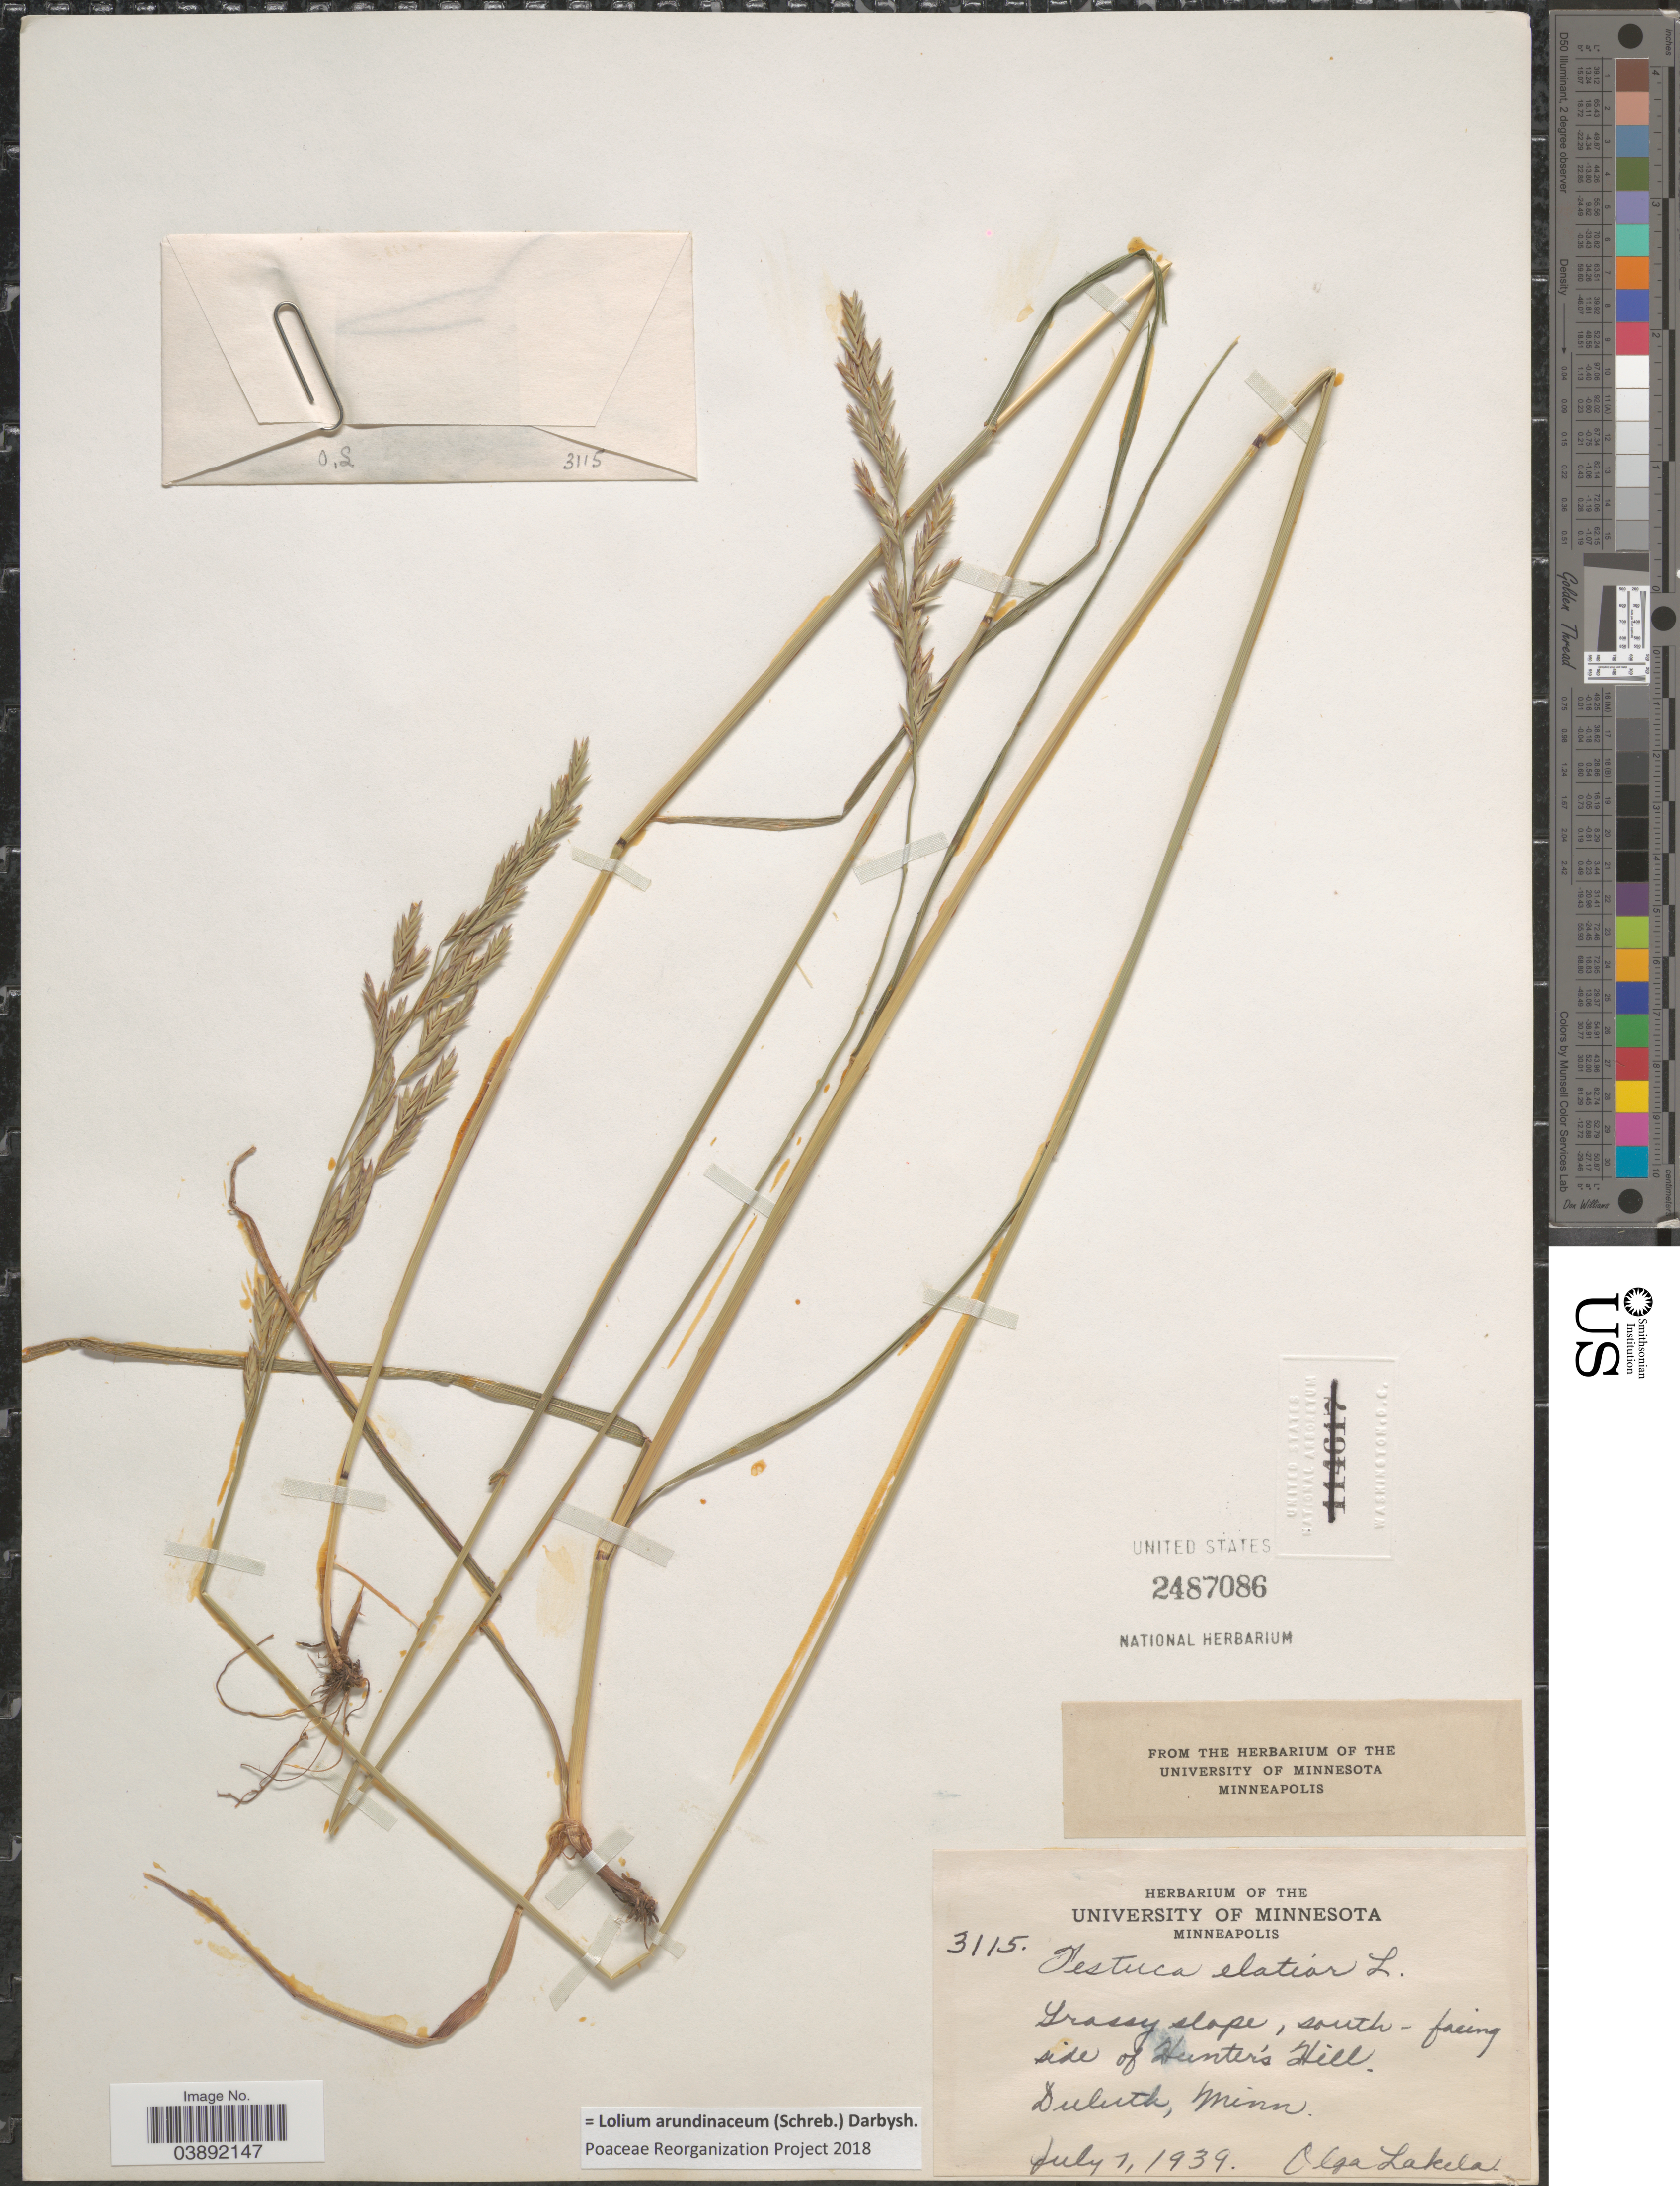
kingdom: Plantae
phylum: Tracheophyta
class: Liliopsida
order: Poales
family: Poaceae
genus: Lolium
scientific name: Lolium arundinaceum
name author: (Schreb.) Darbysh.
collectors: O. K. Lakela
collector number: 3115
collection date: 1939-07-07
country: United States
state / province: Minnesota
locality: Grassy slope, south-facing side of Hunter's Hill. Duluth.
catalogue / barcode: US 2487086